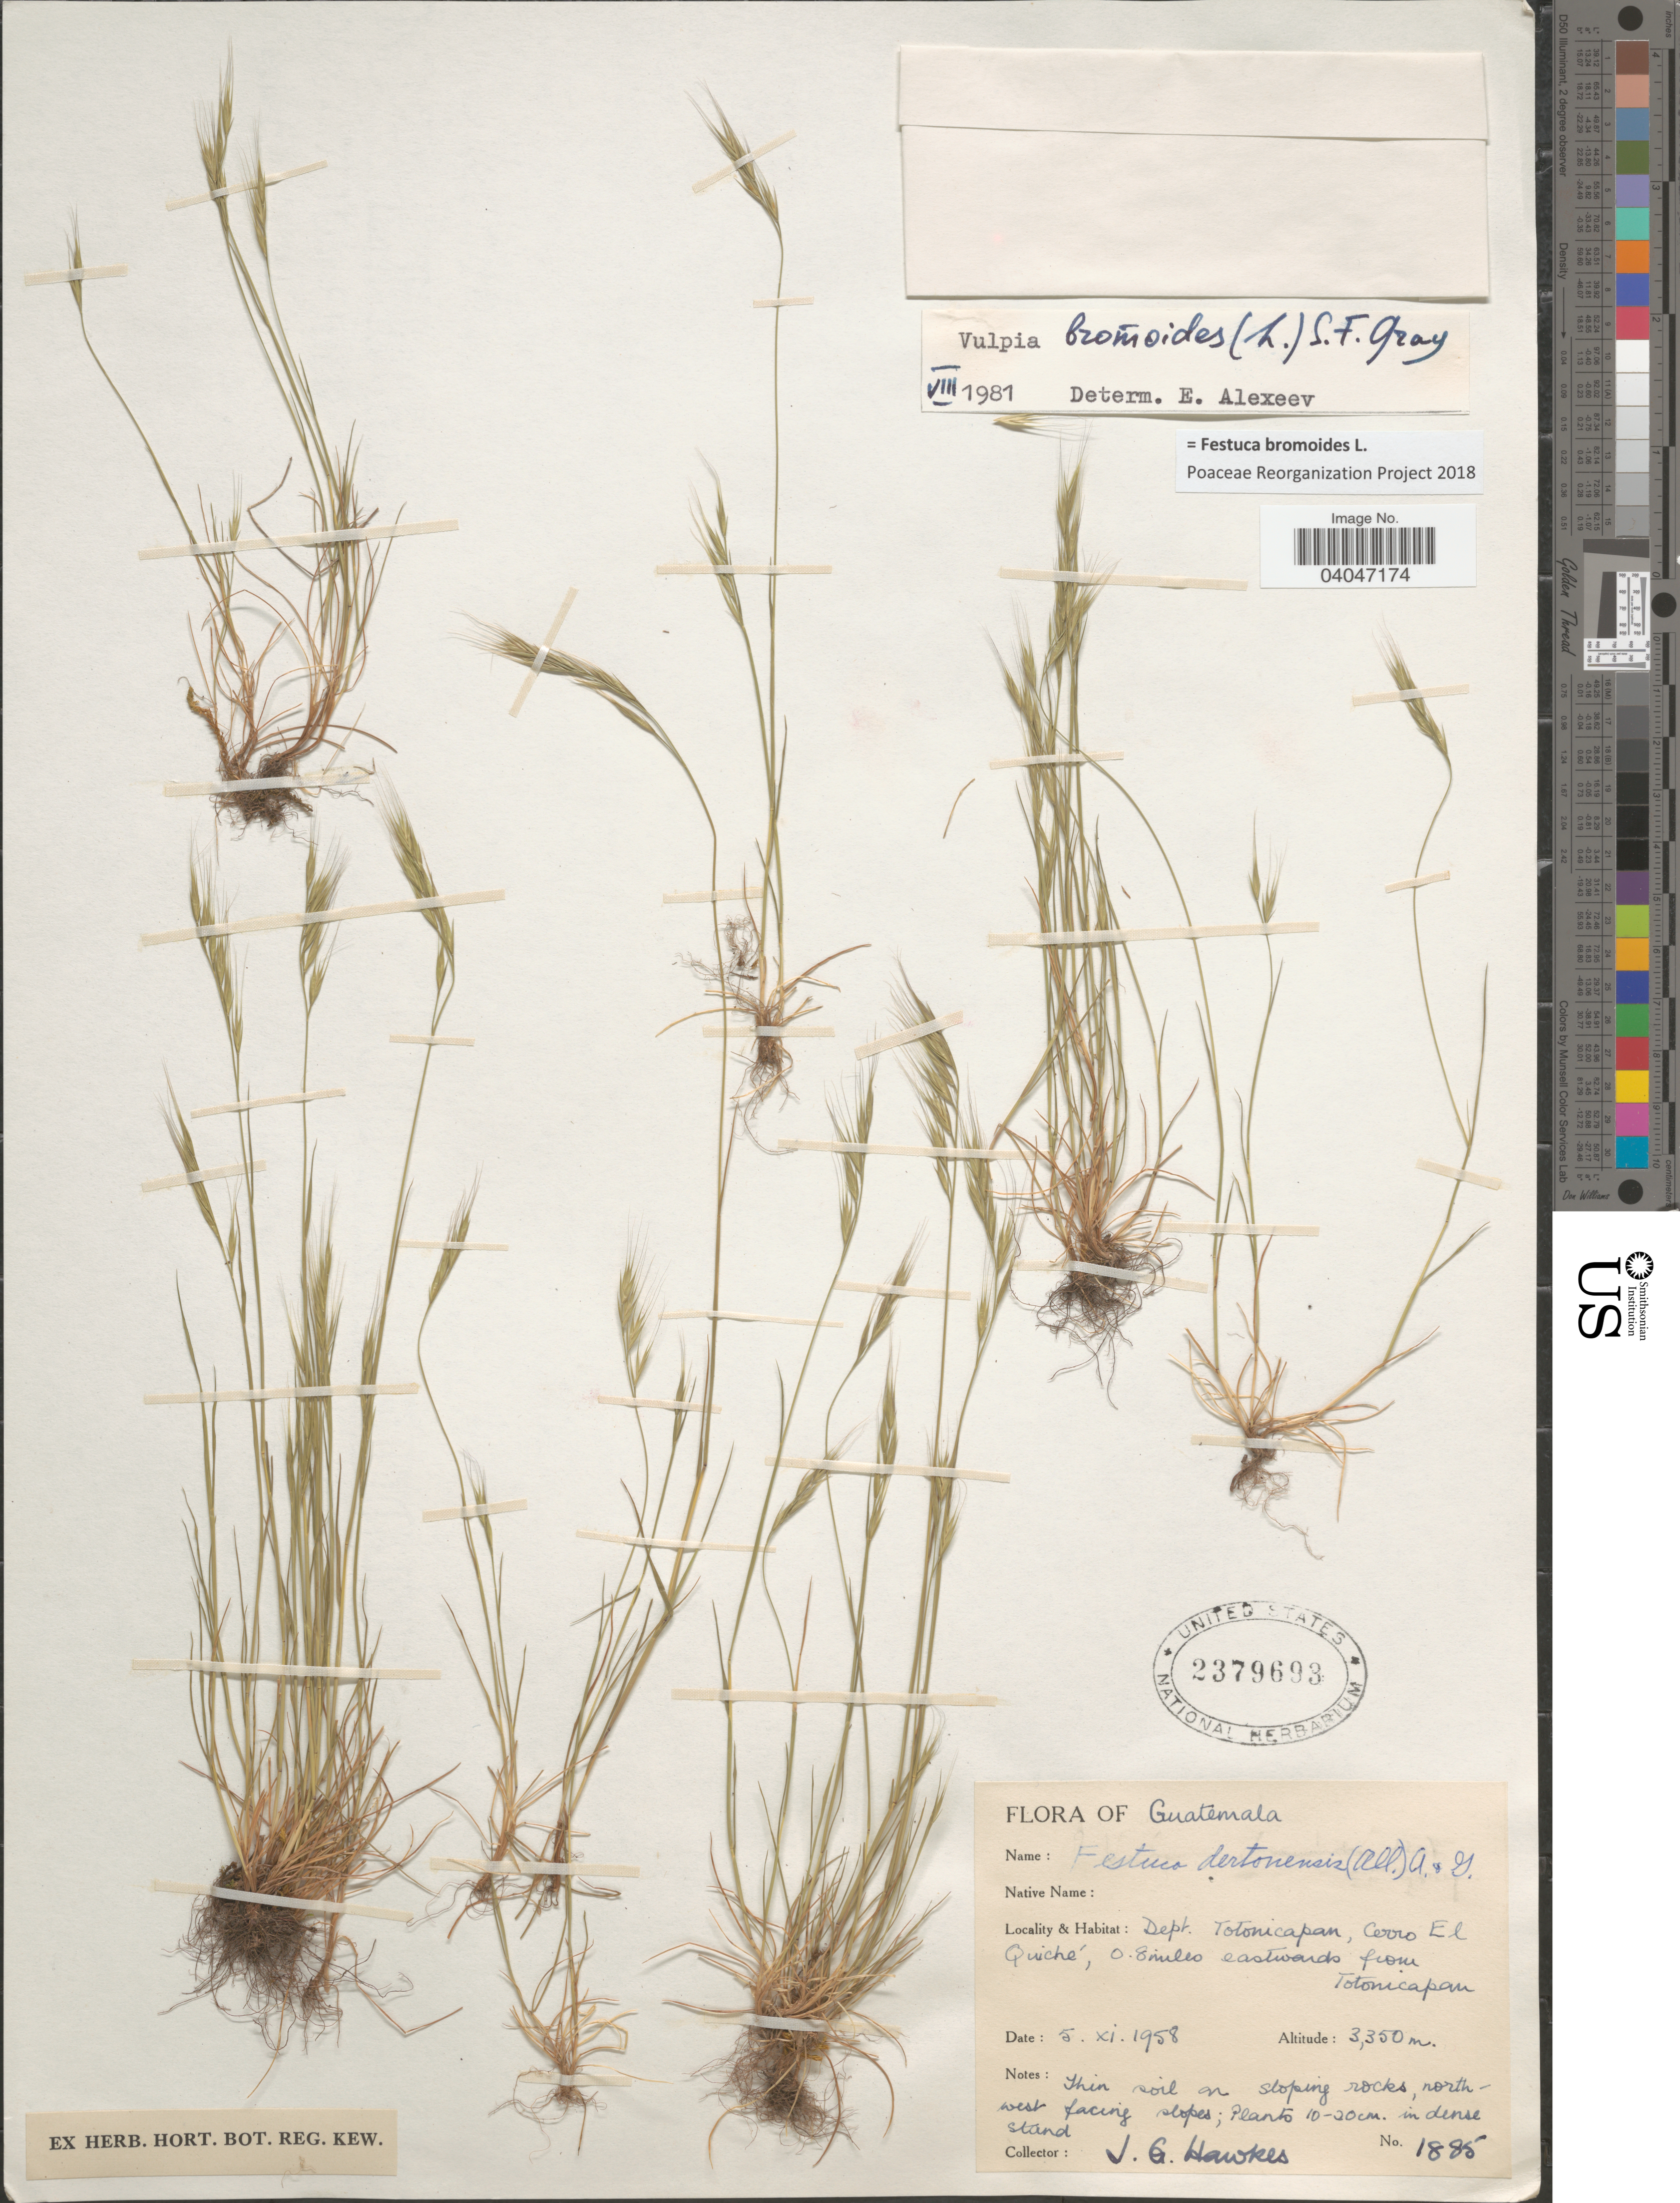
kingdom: Plantae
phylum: Tracheophyta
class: Liliopsida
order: Poales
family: Poaceae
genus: Festuca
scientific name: Festuca bromoides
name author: L.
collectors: J. G. Hawkes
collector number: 1885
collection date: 1958-11-05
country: Guatemala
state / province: Totonicapan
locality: Dept. Totonicapan, Cerro Ell Quiché, 0.8 miles eastwards from Totonicapan. North-west facing slopes.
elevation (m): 3350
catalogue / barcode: US 2379693